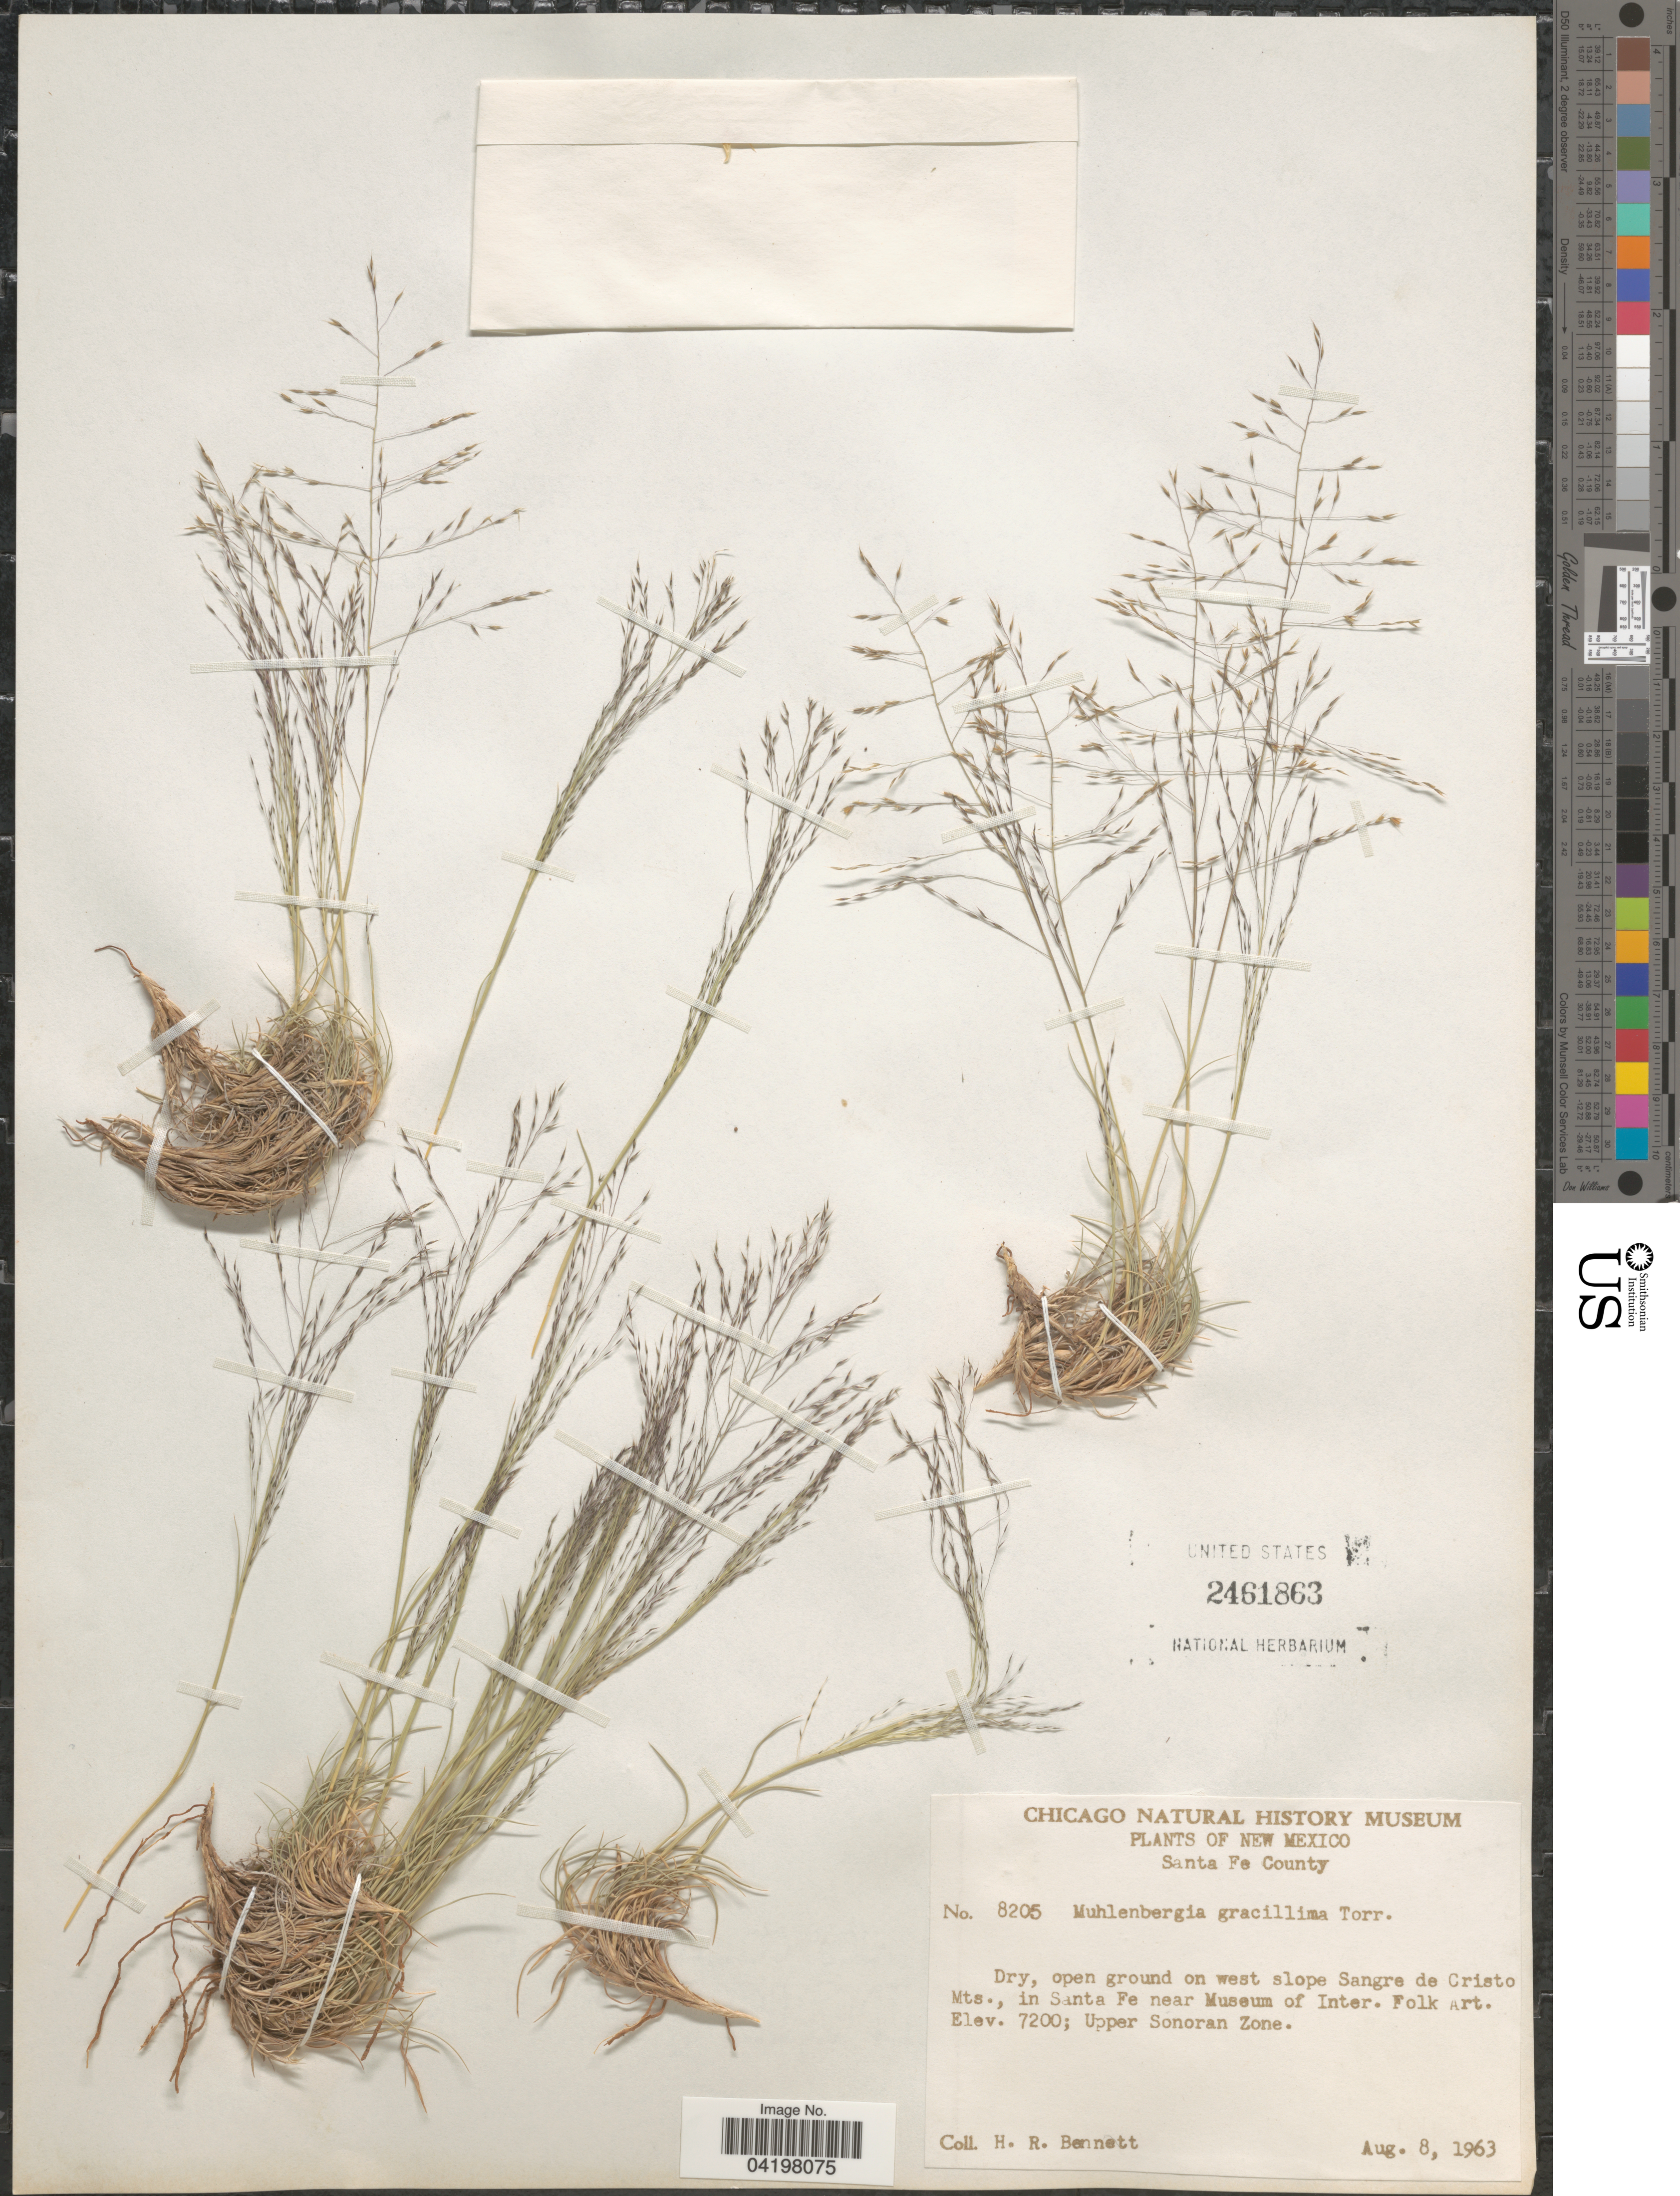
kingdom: Plantae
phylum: Tracheophyta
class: Liliopsida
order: Poales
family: Poaceae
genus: Muhlenbergia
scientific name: Muhlenbergia torreyi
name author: (Kunth) Hitchc. ex Bush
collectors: H. R. Bennett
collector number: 8205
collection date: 1963-08-08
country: United States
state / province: New Mexico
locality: Santa Fe County. Dry, open ground on west slope Sangre de Cristo Mts., in Santa Fe near Museum of Inter. Folk Art. Upper Sonoran Zone.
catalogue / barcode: US 2461863